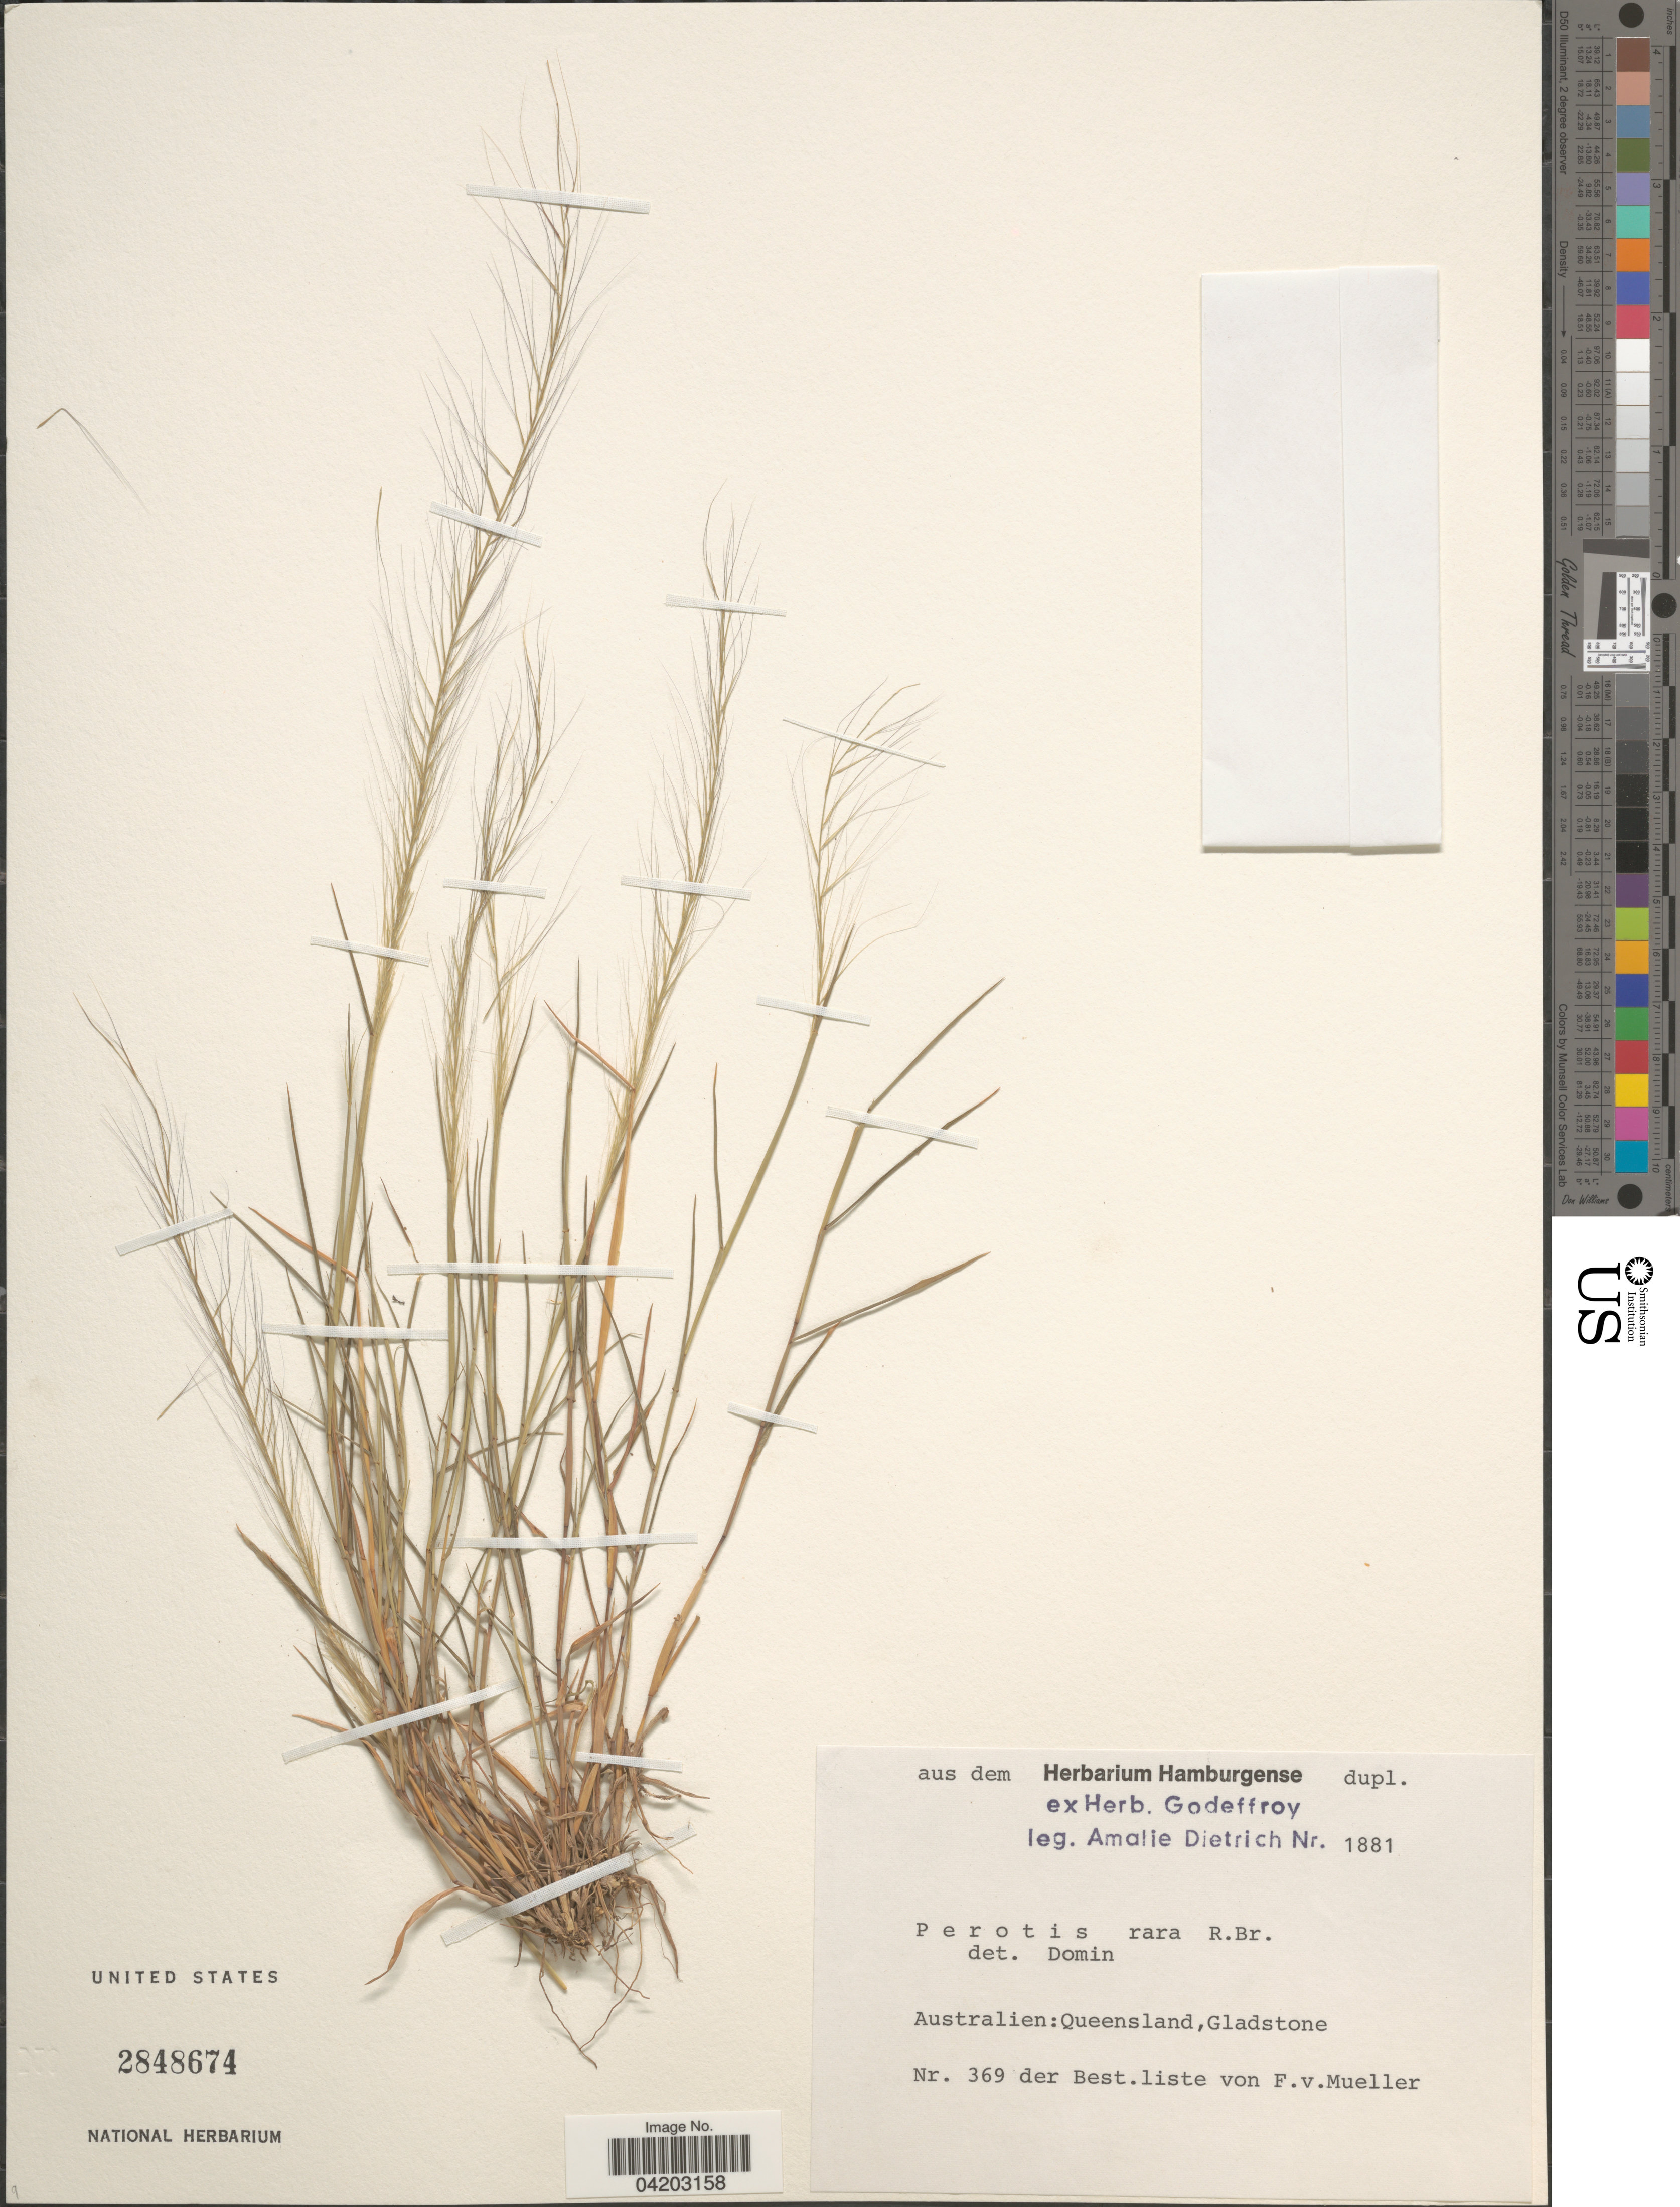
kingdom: Plantae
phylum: Tracheophyta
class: Liliopsida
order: Poales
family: Poaceae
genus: Perotis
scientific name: Perotis rara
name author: R. Br.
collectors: A. Dietrich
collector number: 1881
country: Australia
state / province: Queensland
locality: Gladstone.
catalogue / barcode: US 2848674